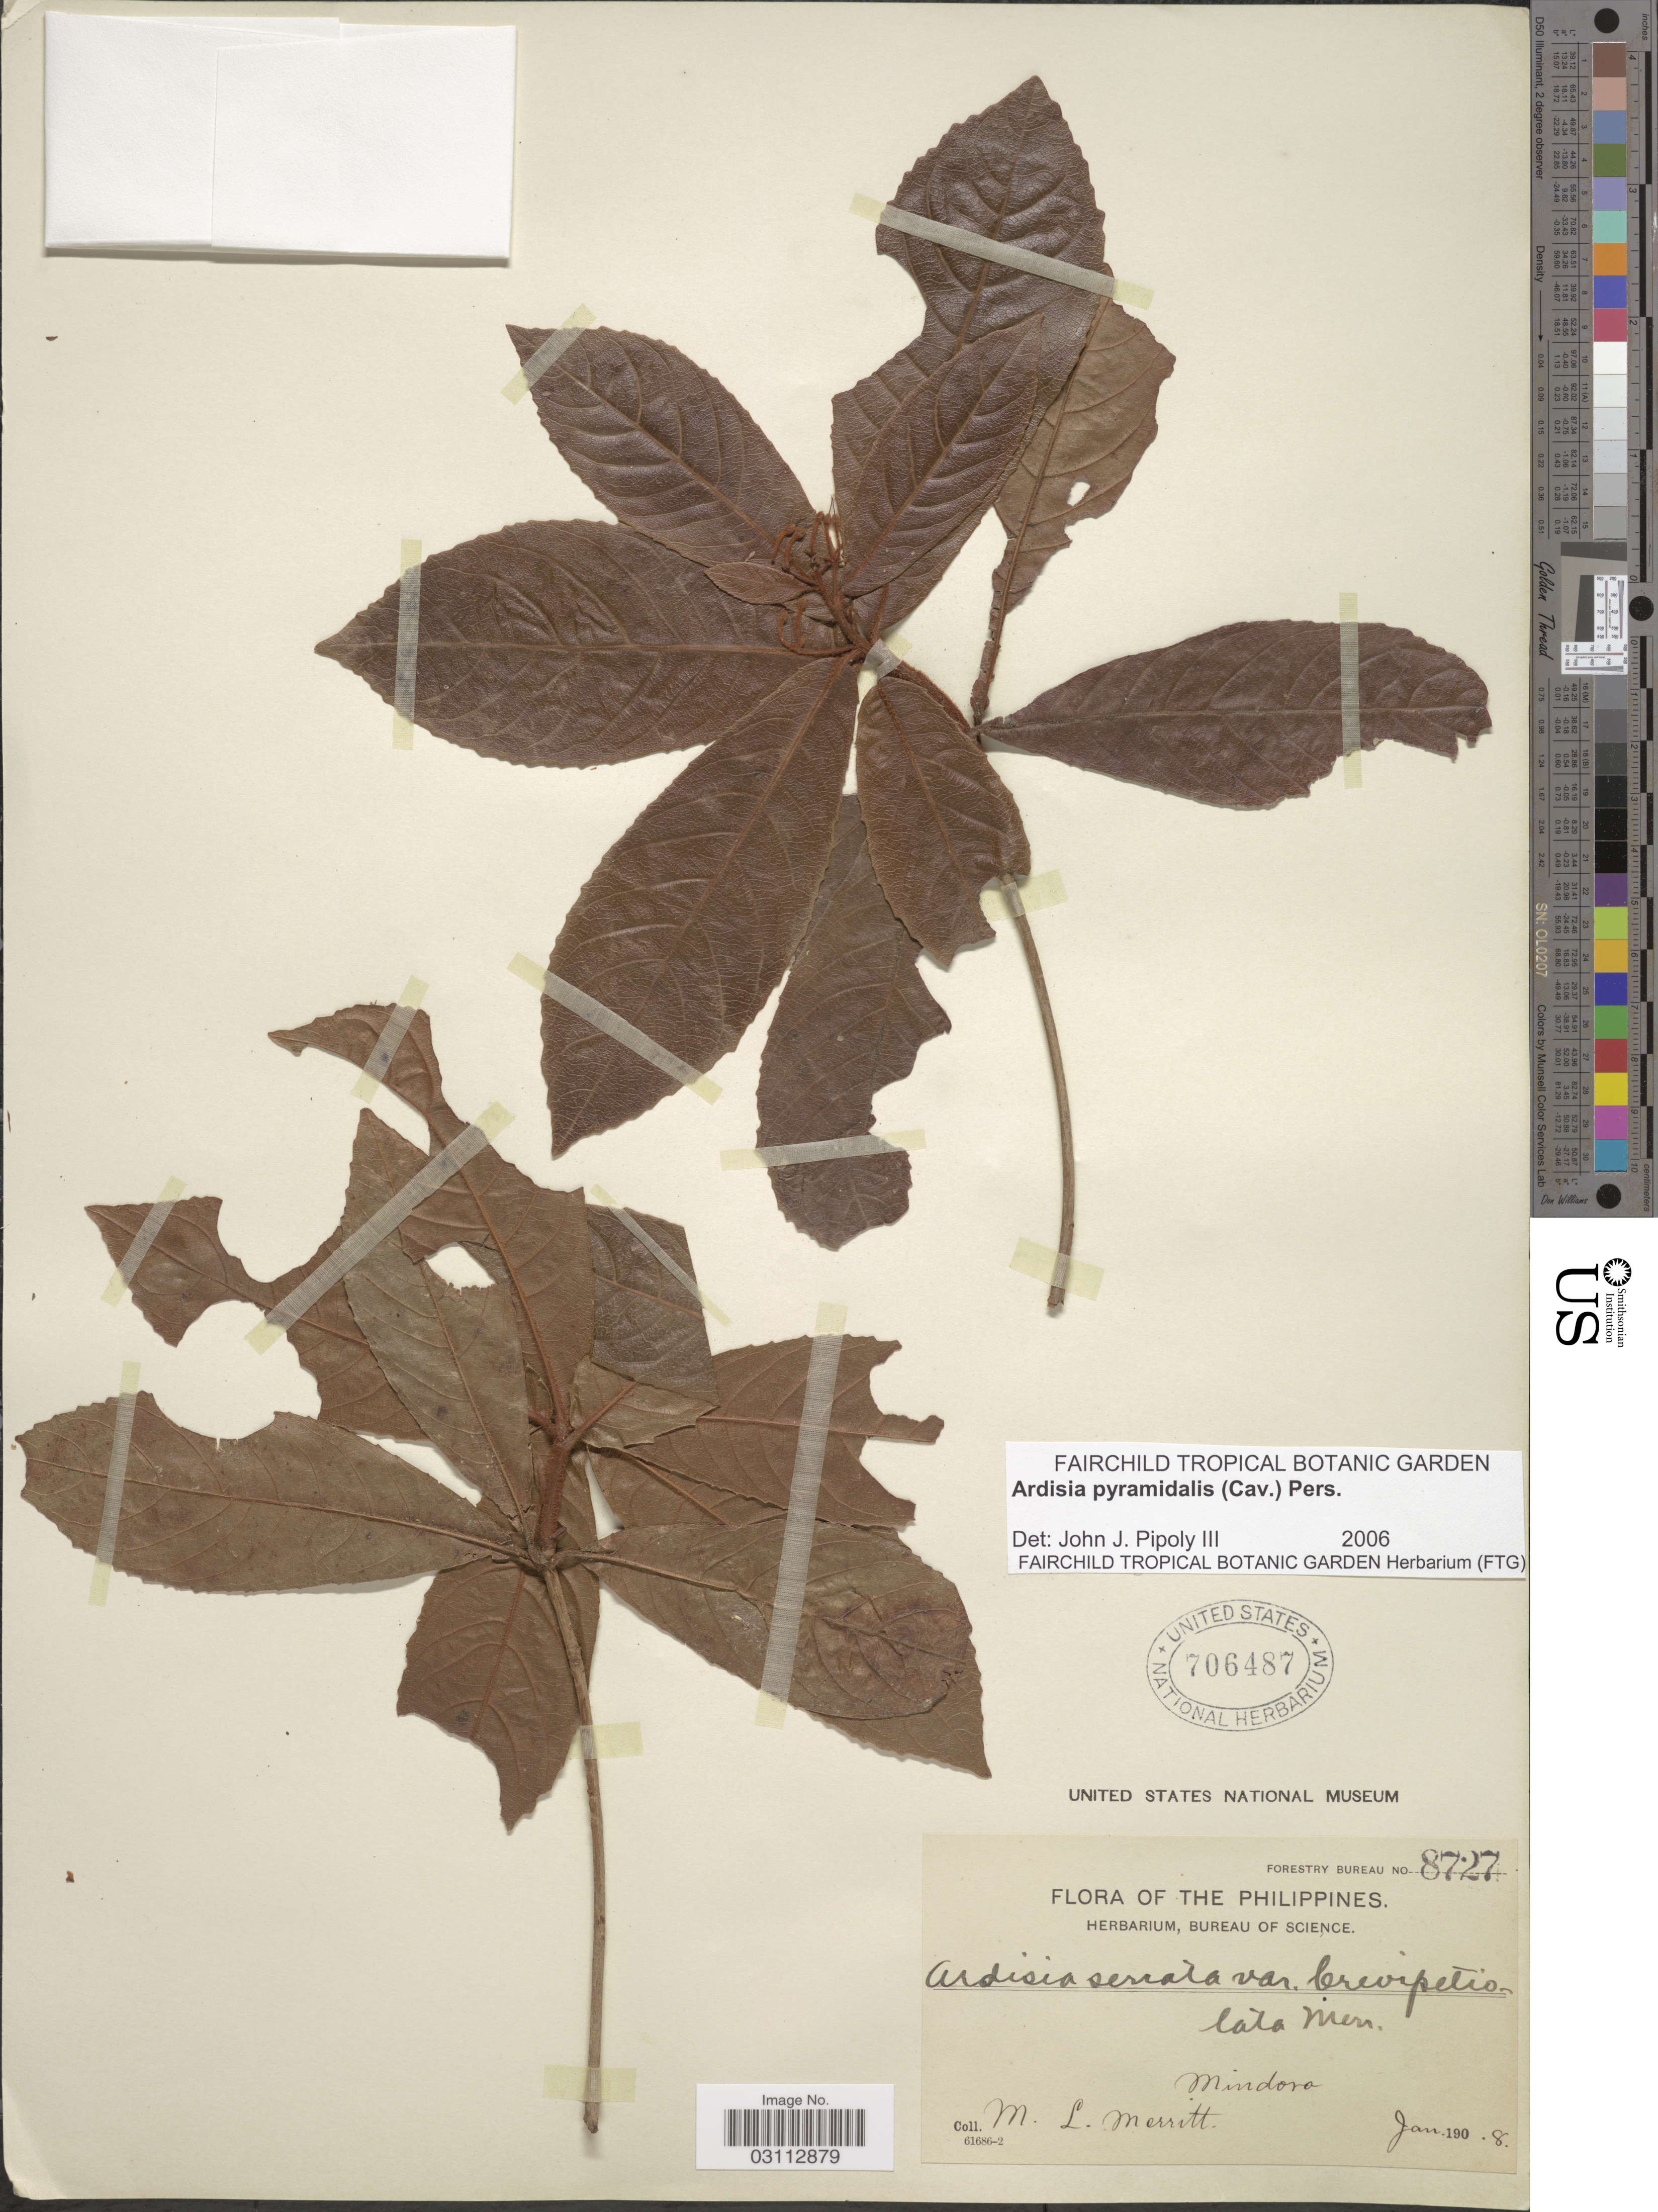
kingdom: Plantae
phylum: Tracheophyta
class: Magnoliopsida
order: Ericales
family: Primulaceae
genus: Ardisia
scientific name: Ardisia pyramidalis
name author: (Cav.) Pers.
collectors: M. L. Merritt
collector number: Forestry Bureau 8727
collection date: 1908-01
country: Philippines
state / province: Mimaropa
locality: Mindoro.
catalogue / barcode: US 706487